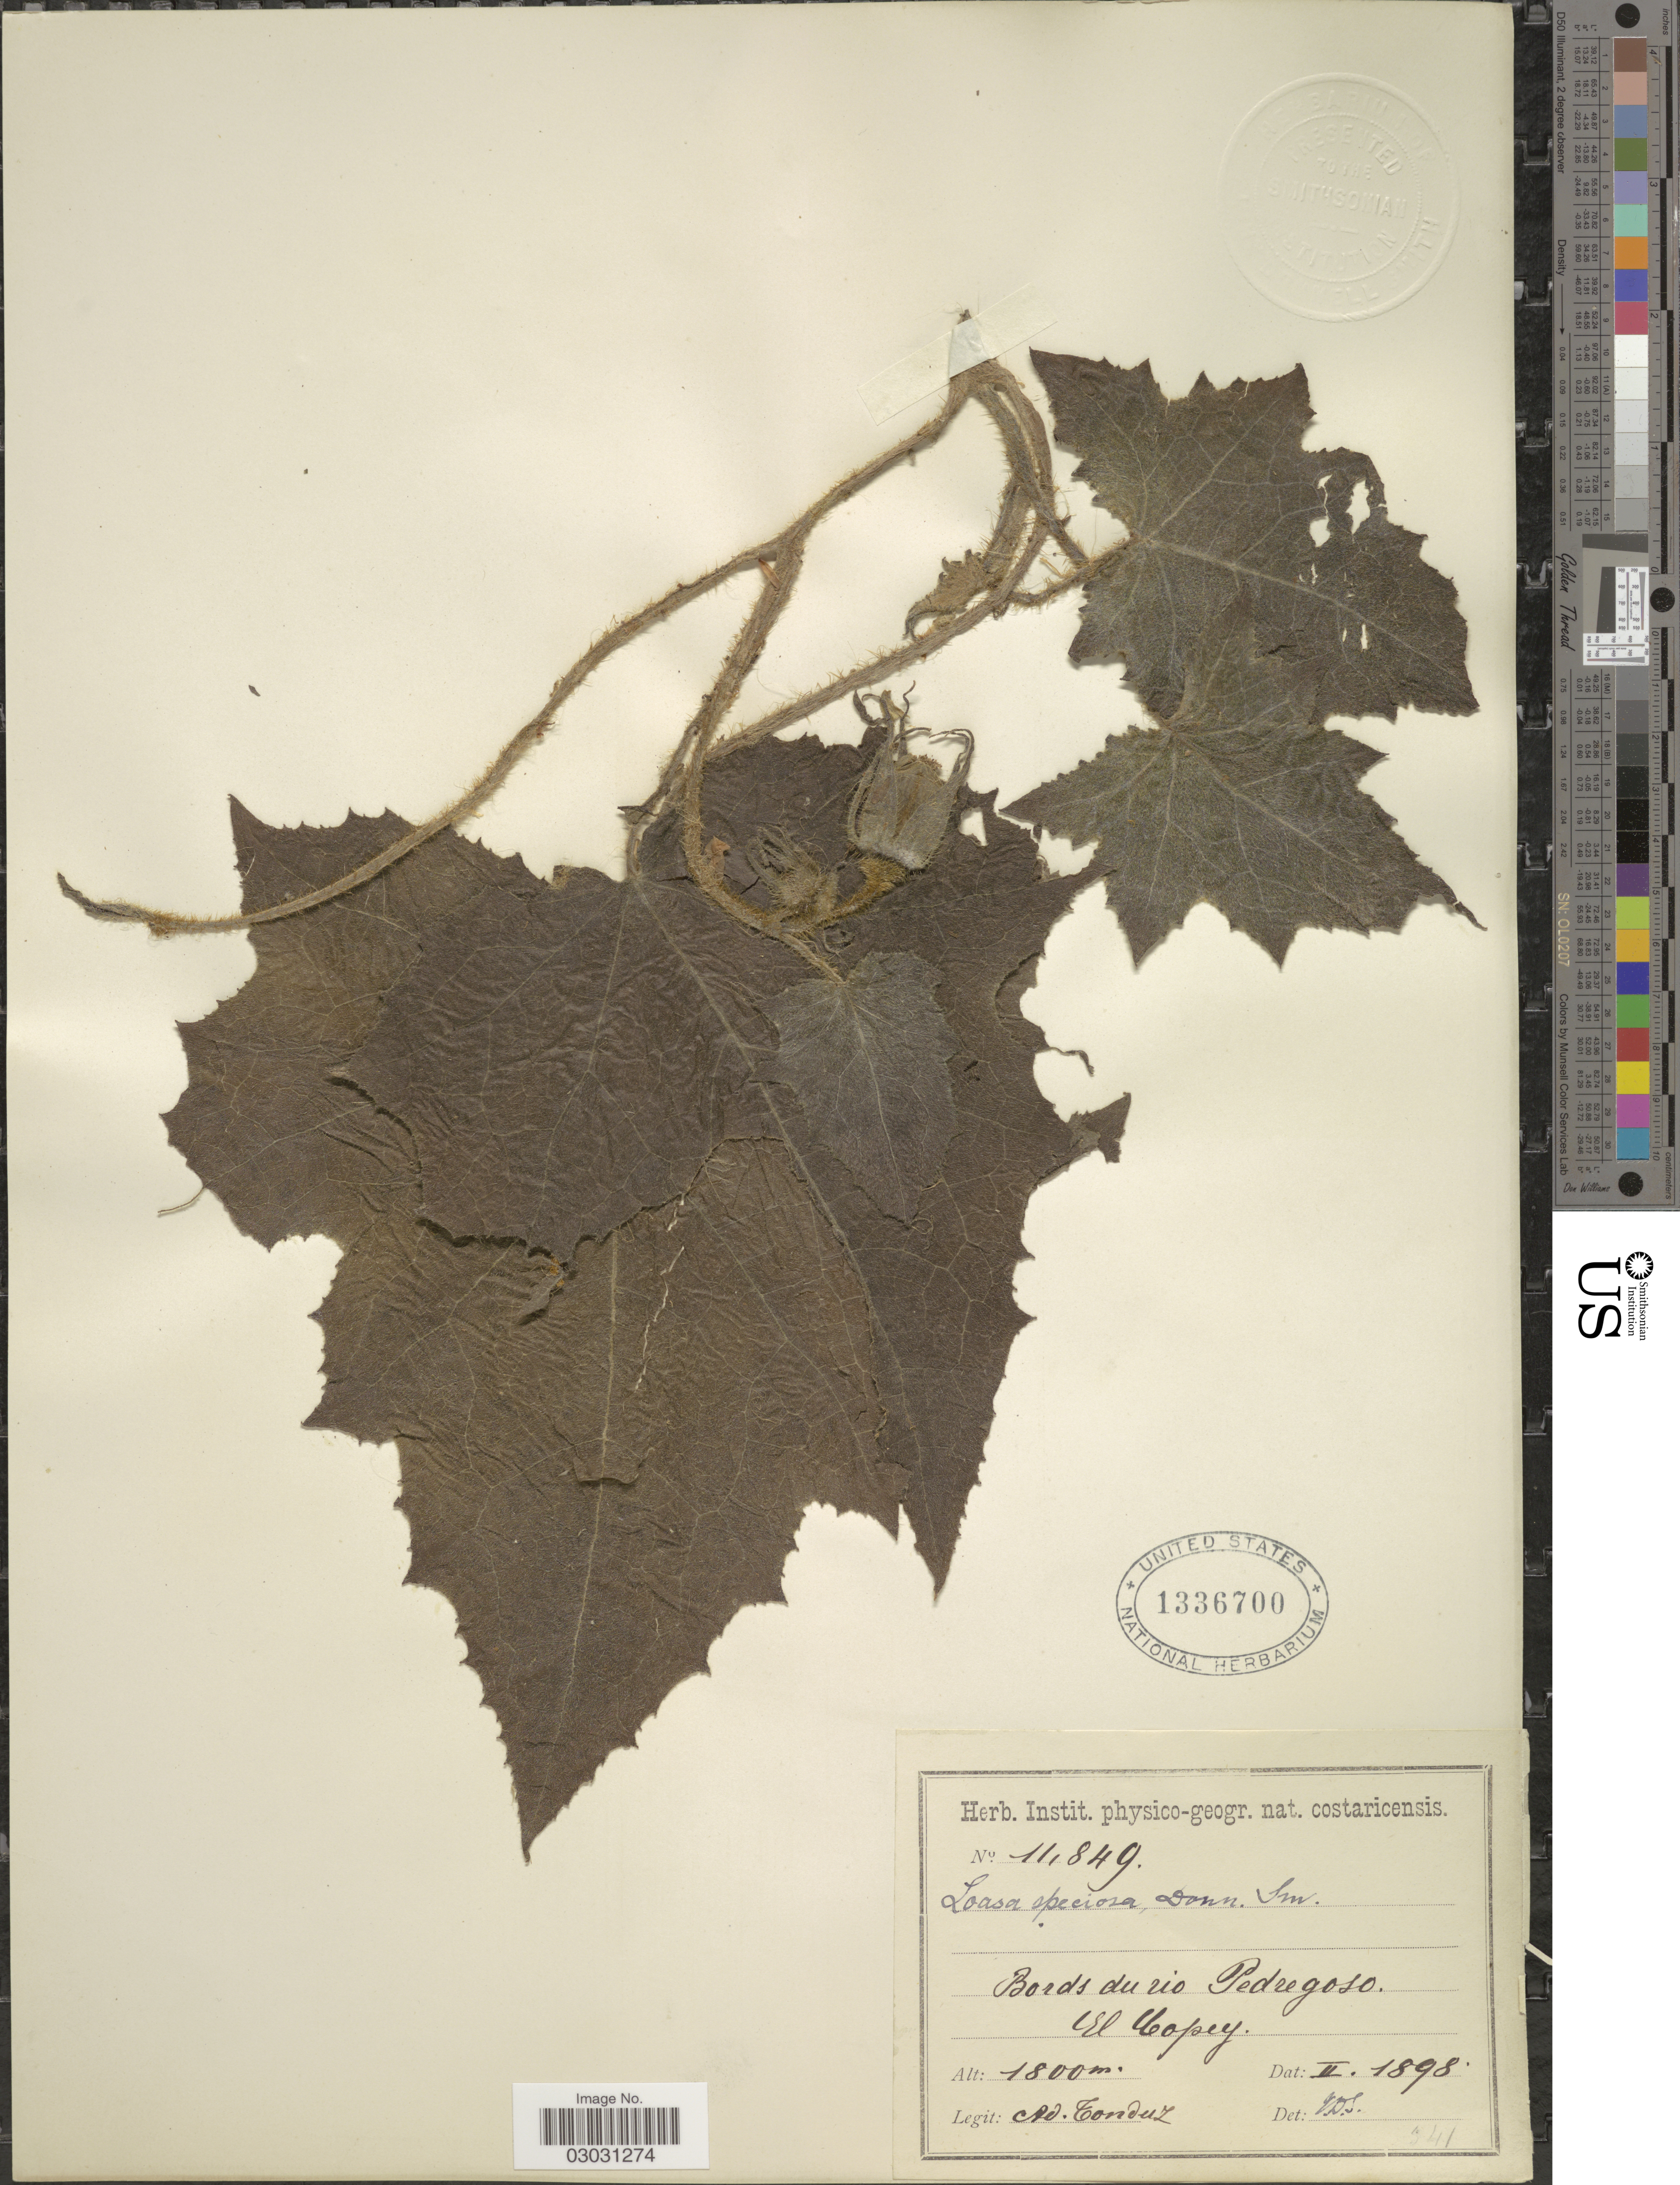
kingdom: Plantae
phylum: Tracheophyta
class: Magnoliopsida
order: Cornales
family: Loasaceae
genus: Nasa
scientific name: Nasa speciosa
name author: (Donn. Sm.) Weigend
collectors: A. Tonduz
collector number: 11849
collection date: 1898-02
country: Costa Rica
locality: Bords du rio Pedregoso. El Copey.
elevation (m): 1800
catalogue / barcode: US 1336700